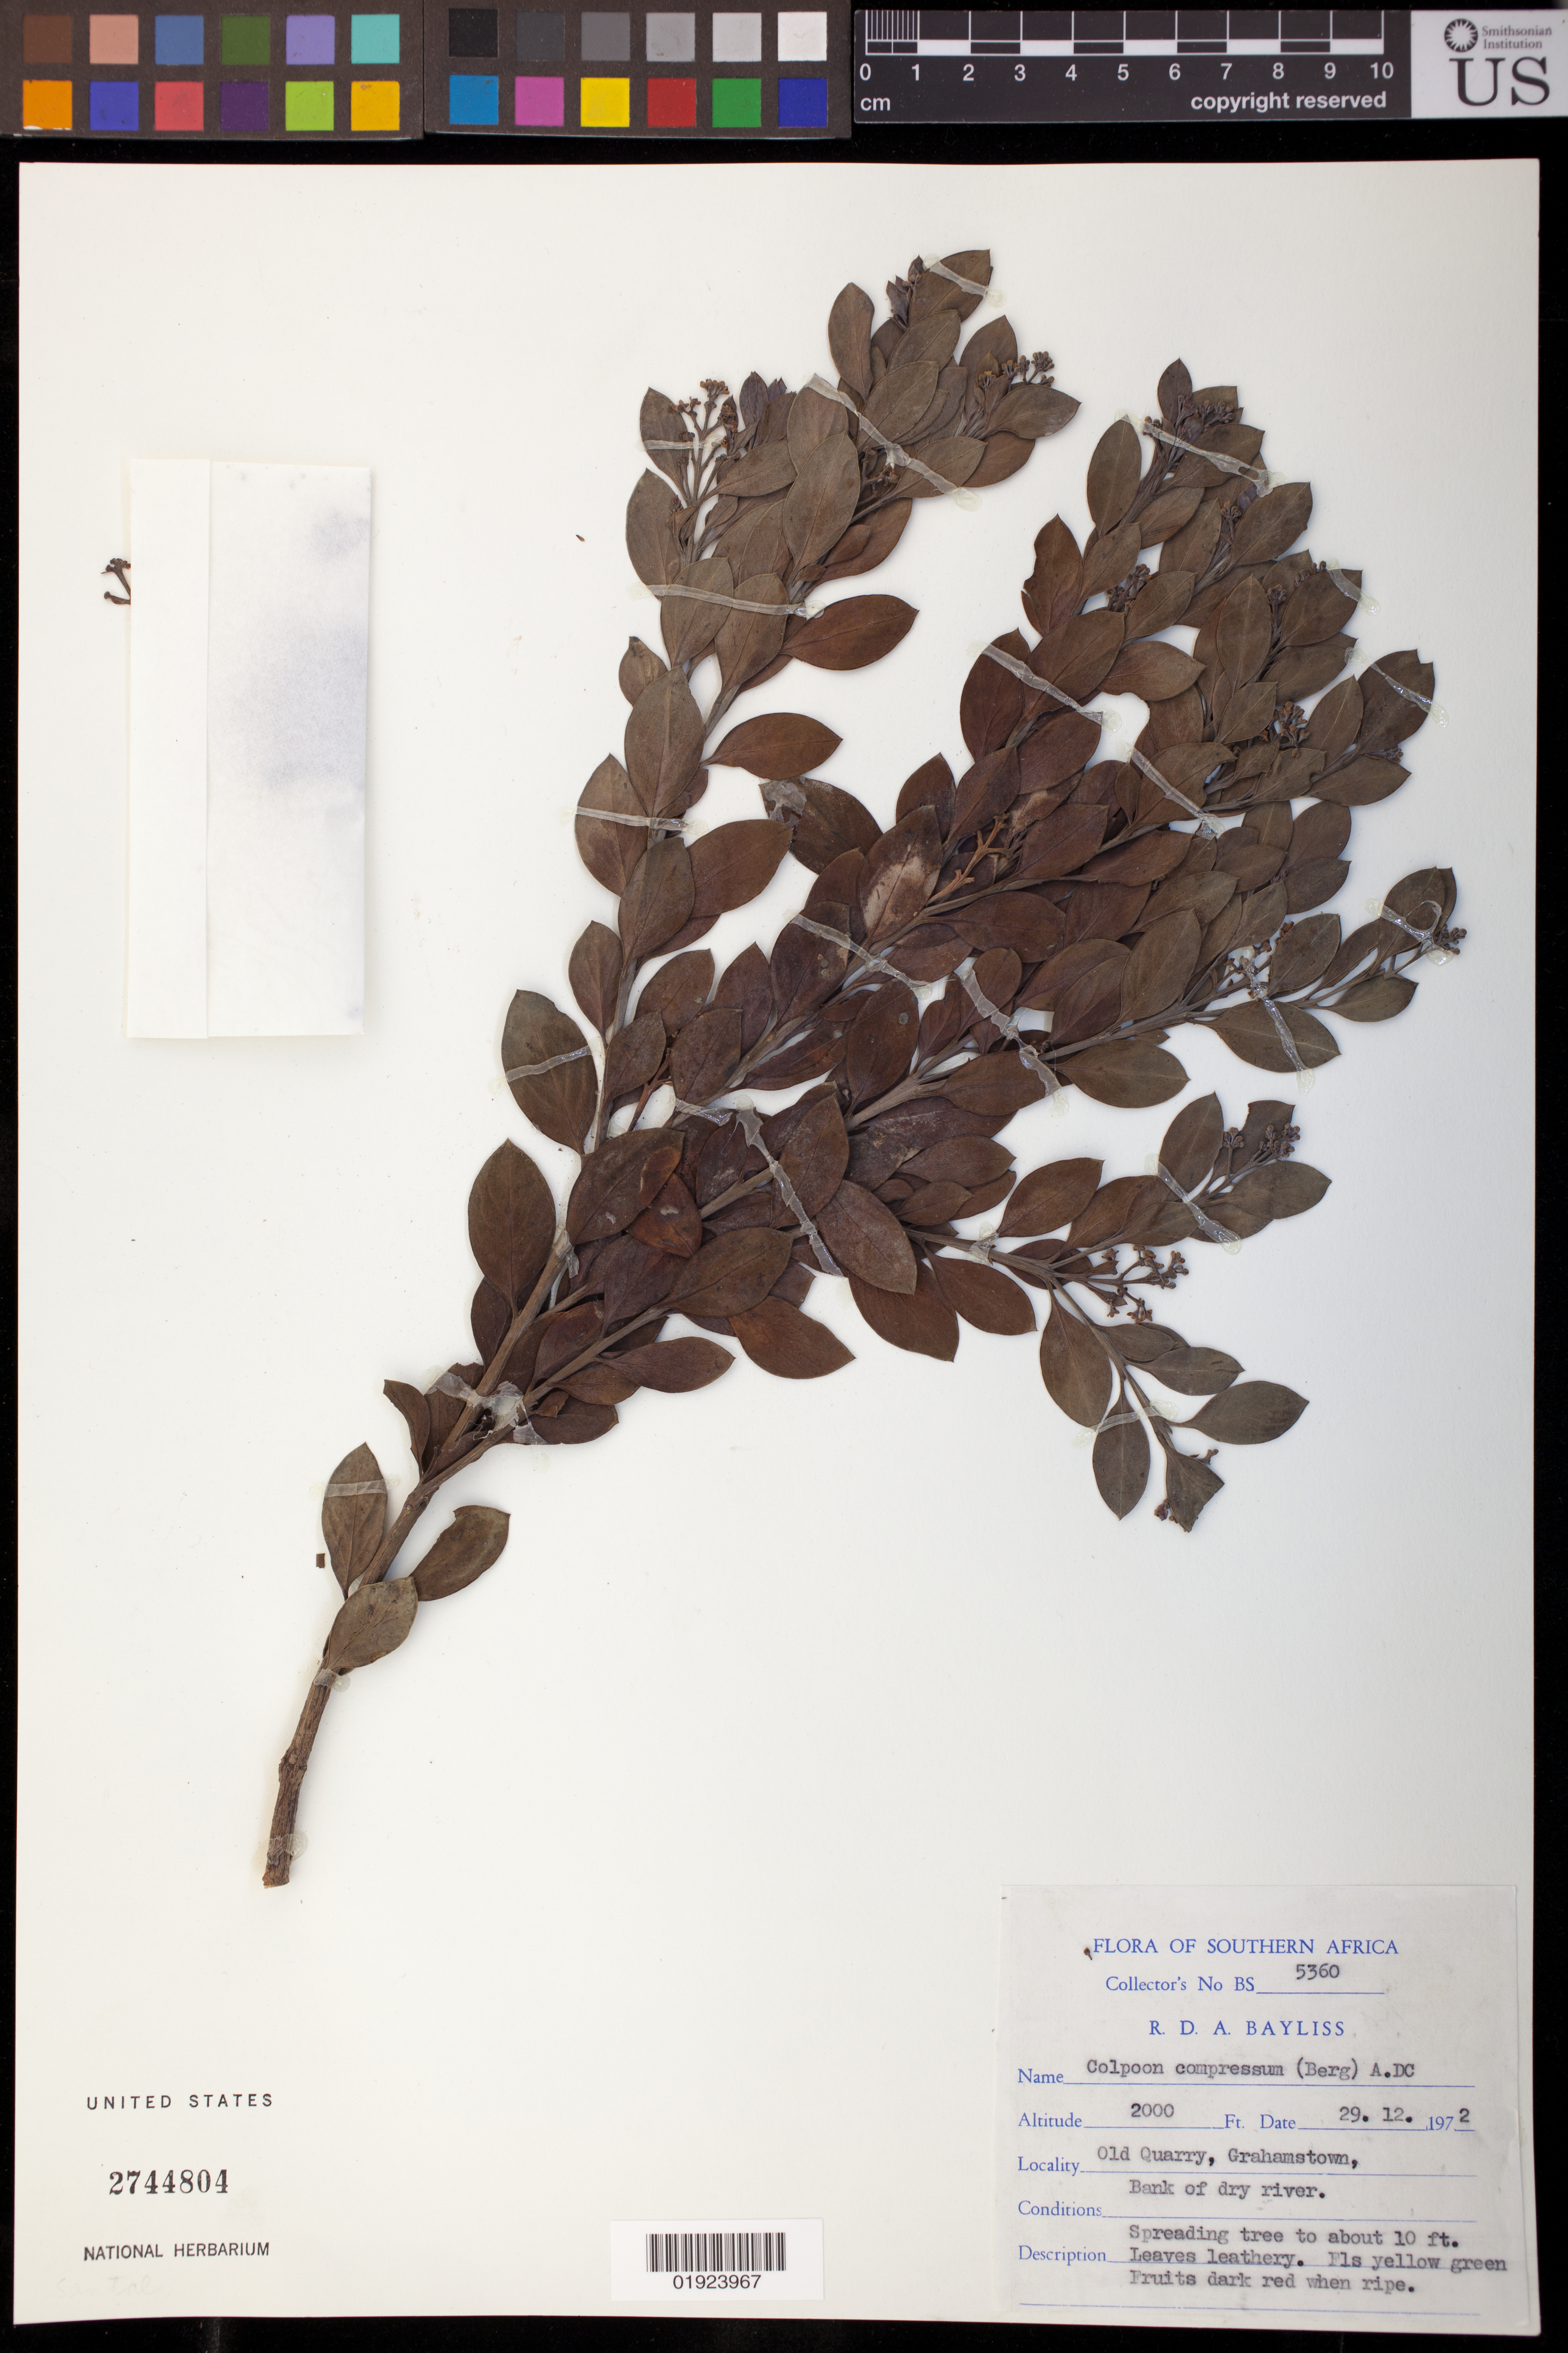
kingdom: Plantae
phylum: Tracheophyta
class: Magnoliopsida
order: Santalales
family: Santalaceae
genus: Colpoon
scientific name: Colpoon compressum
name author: P.J. Bergius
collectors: R. Bayliss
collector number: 5360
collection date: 1972-12-29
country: South Africa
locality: Old Quarry, Grahamstown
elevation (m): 610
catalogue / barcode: US 2744804